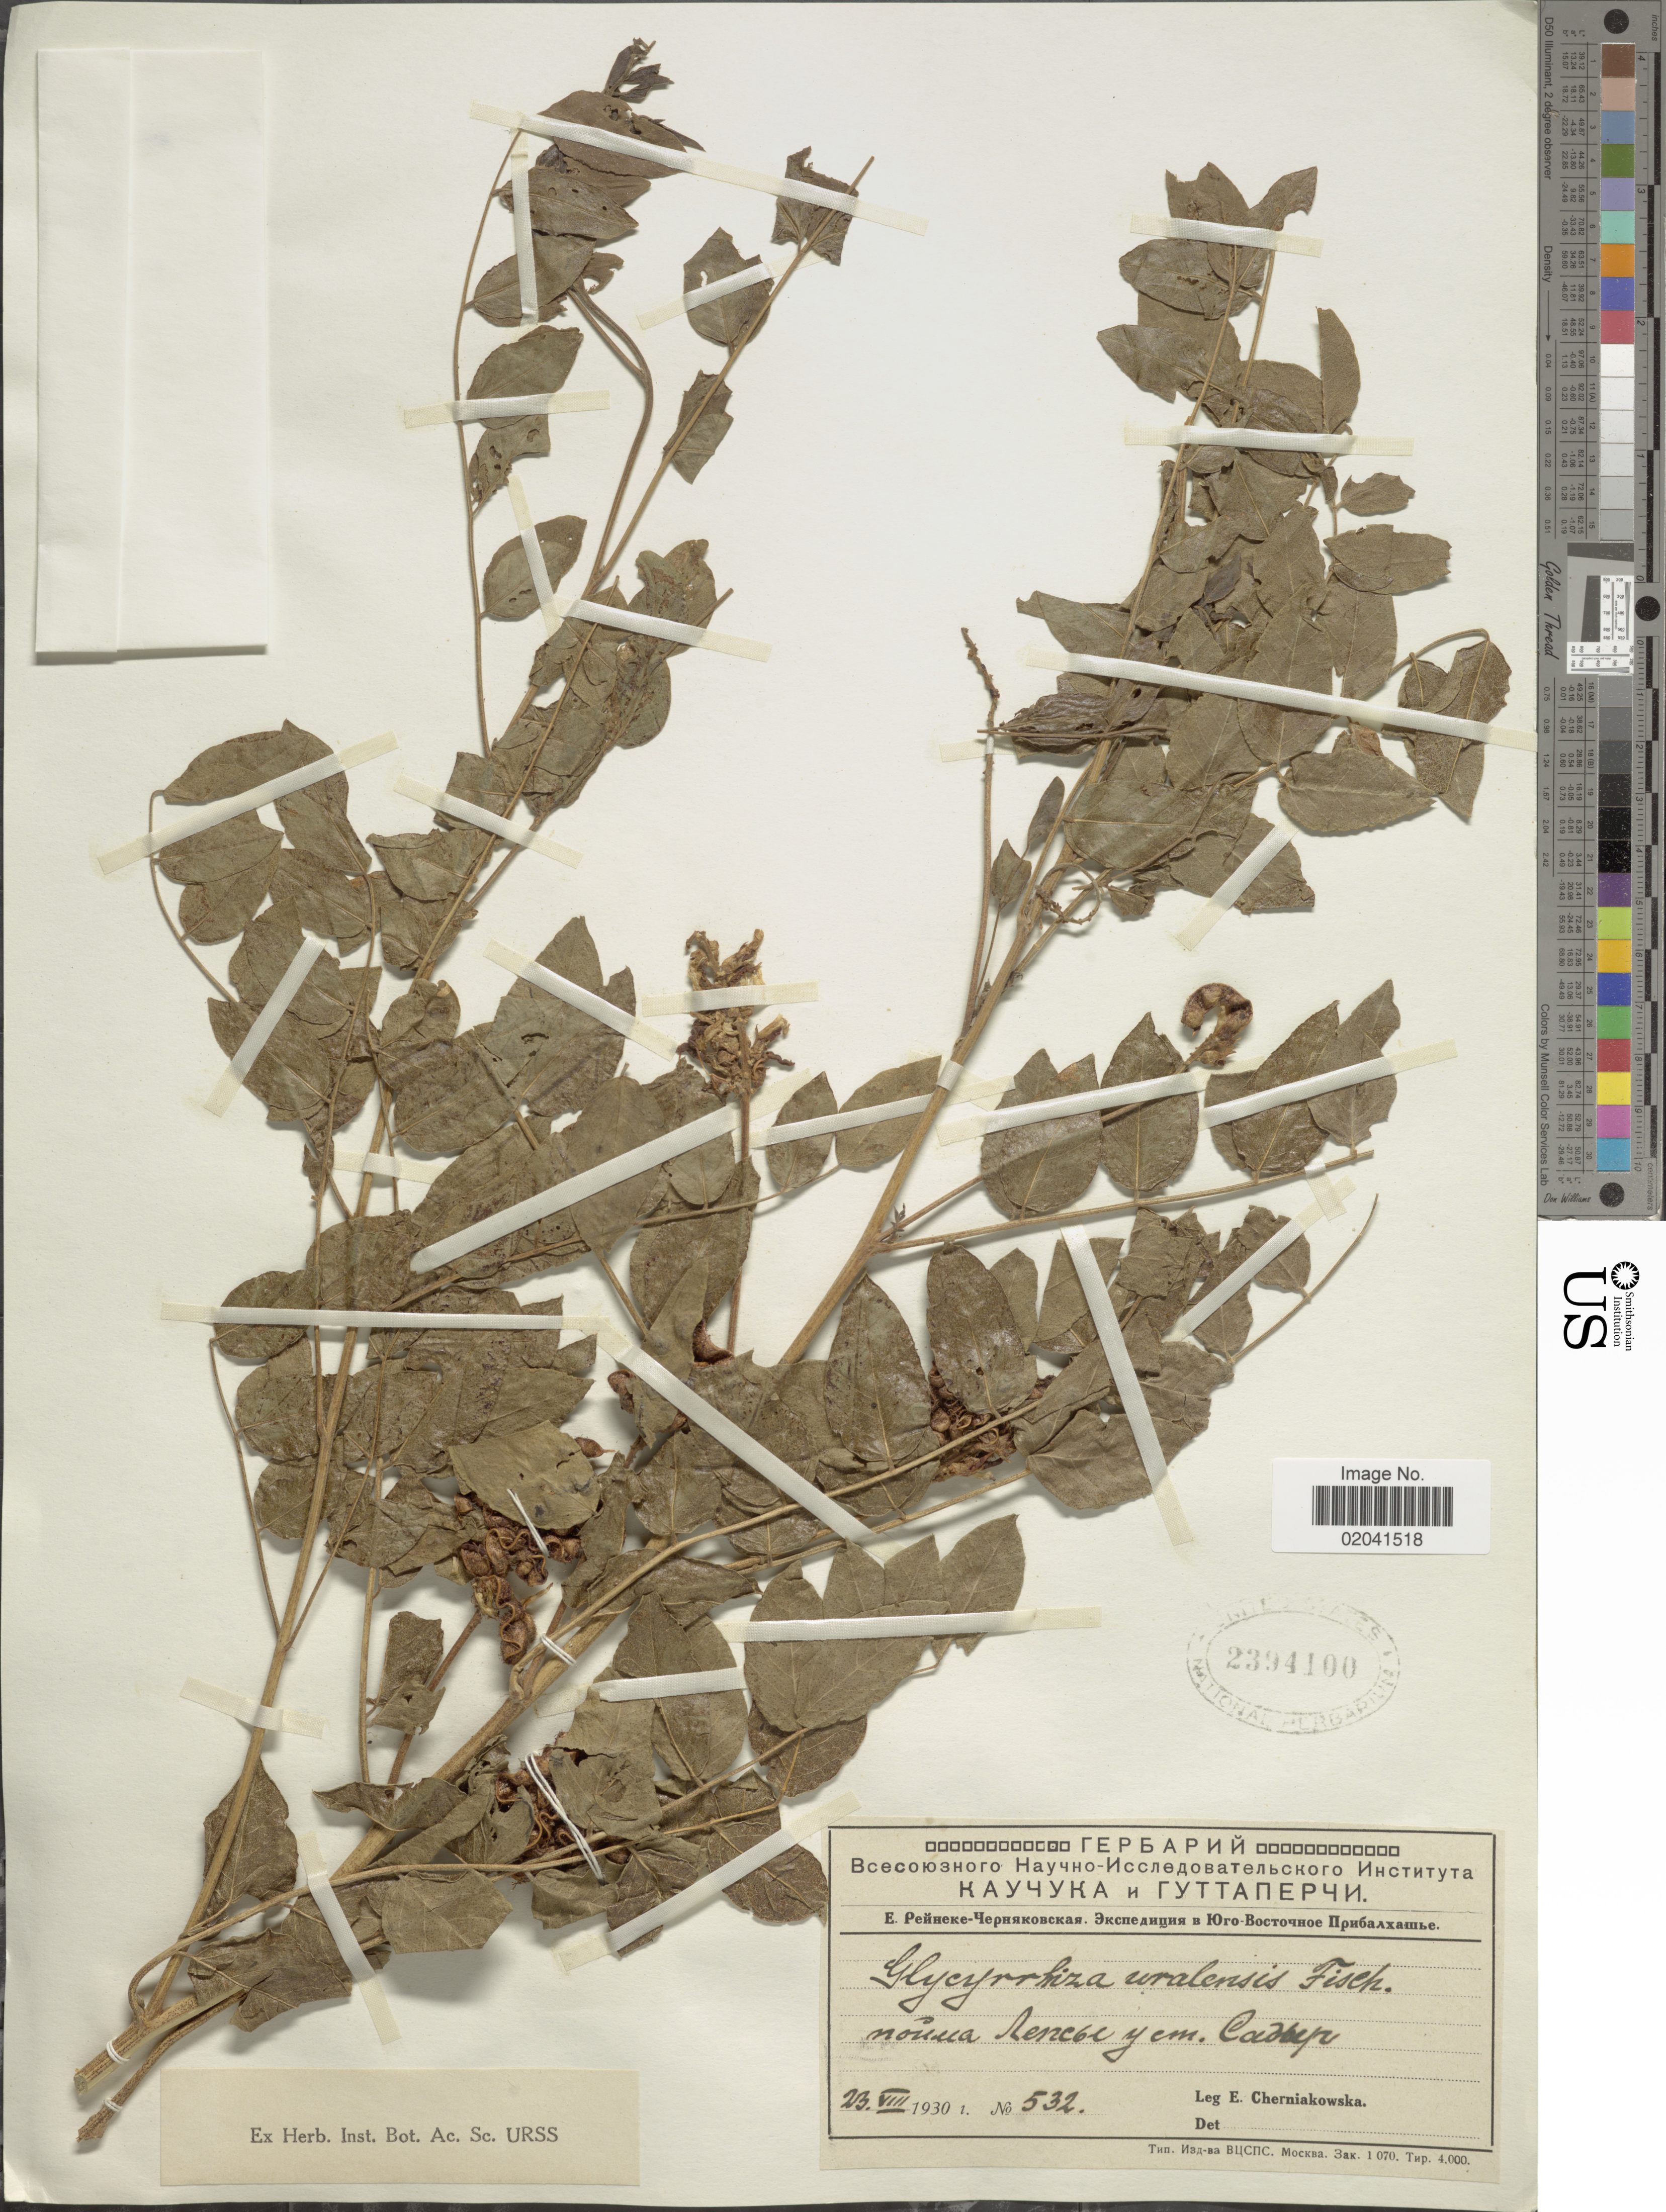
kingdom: Plantae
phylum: Tracheophyta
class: Magnoliopsida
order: Fabales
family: Fabaceae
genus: Glycyrrhiza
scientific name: Glycyrrhiza uralensis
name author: Fisch.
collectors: E. Cherniakowska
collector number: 532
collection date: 1930-08-23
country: Kazakhstan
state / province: Qaraghandy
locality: Lepsy river near Sadyr.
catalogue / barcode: US 2394100